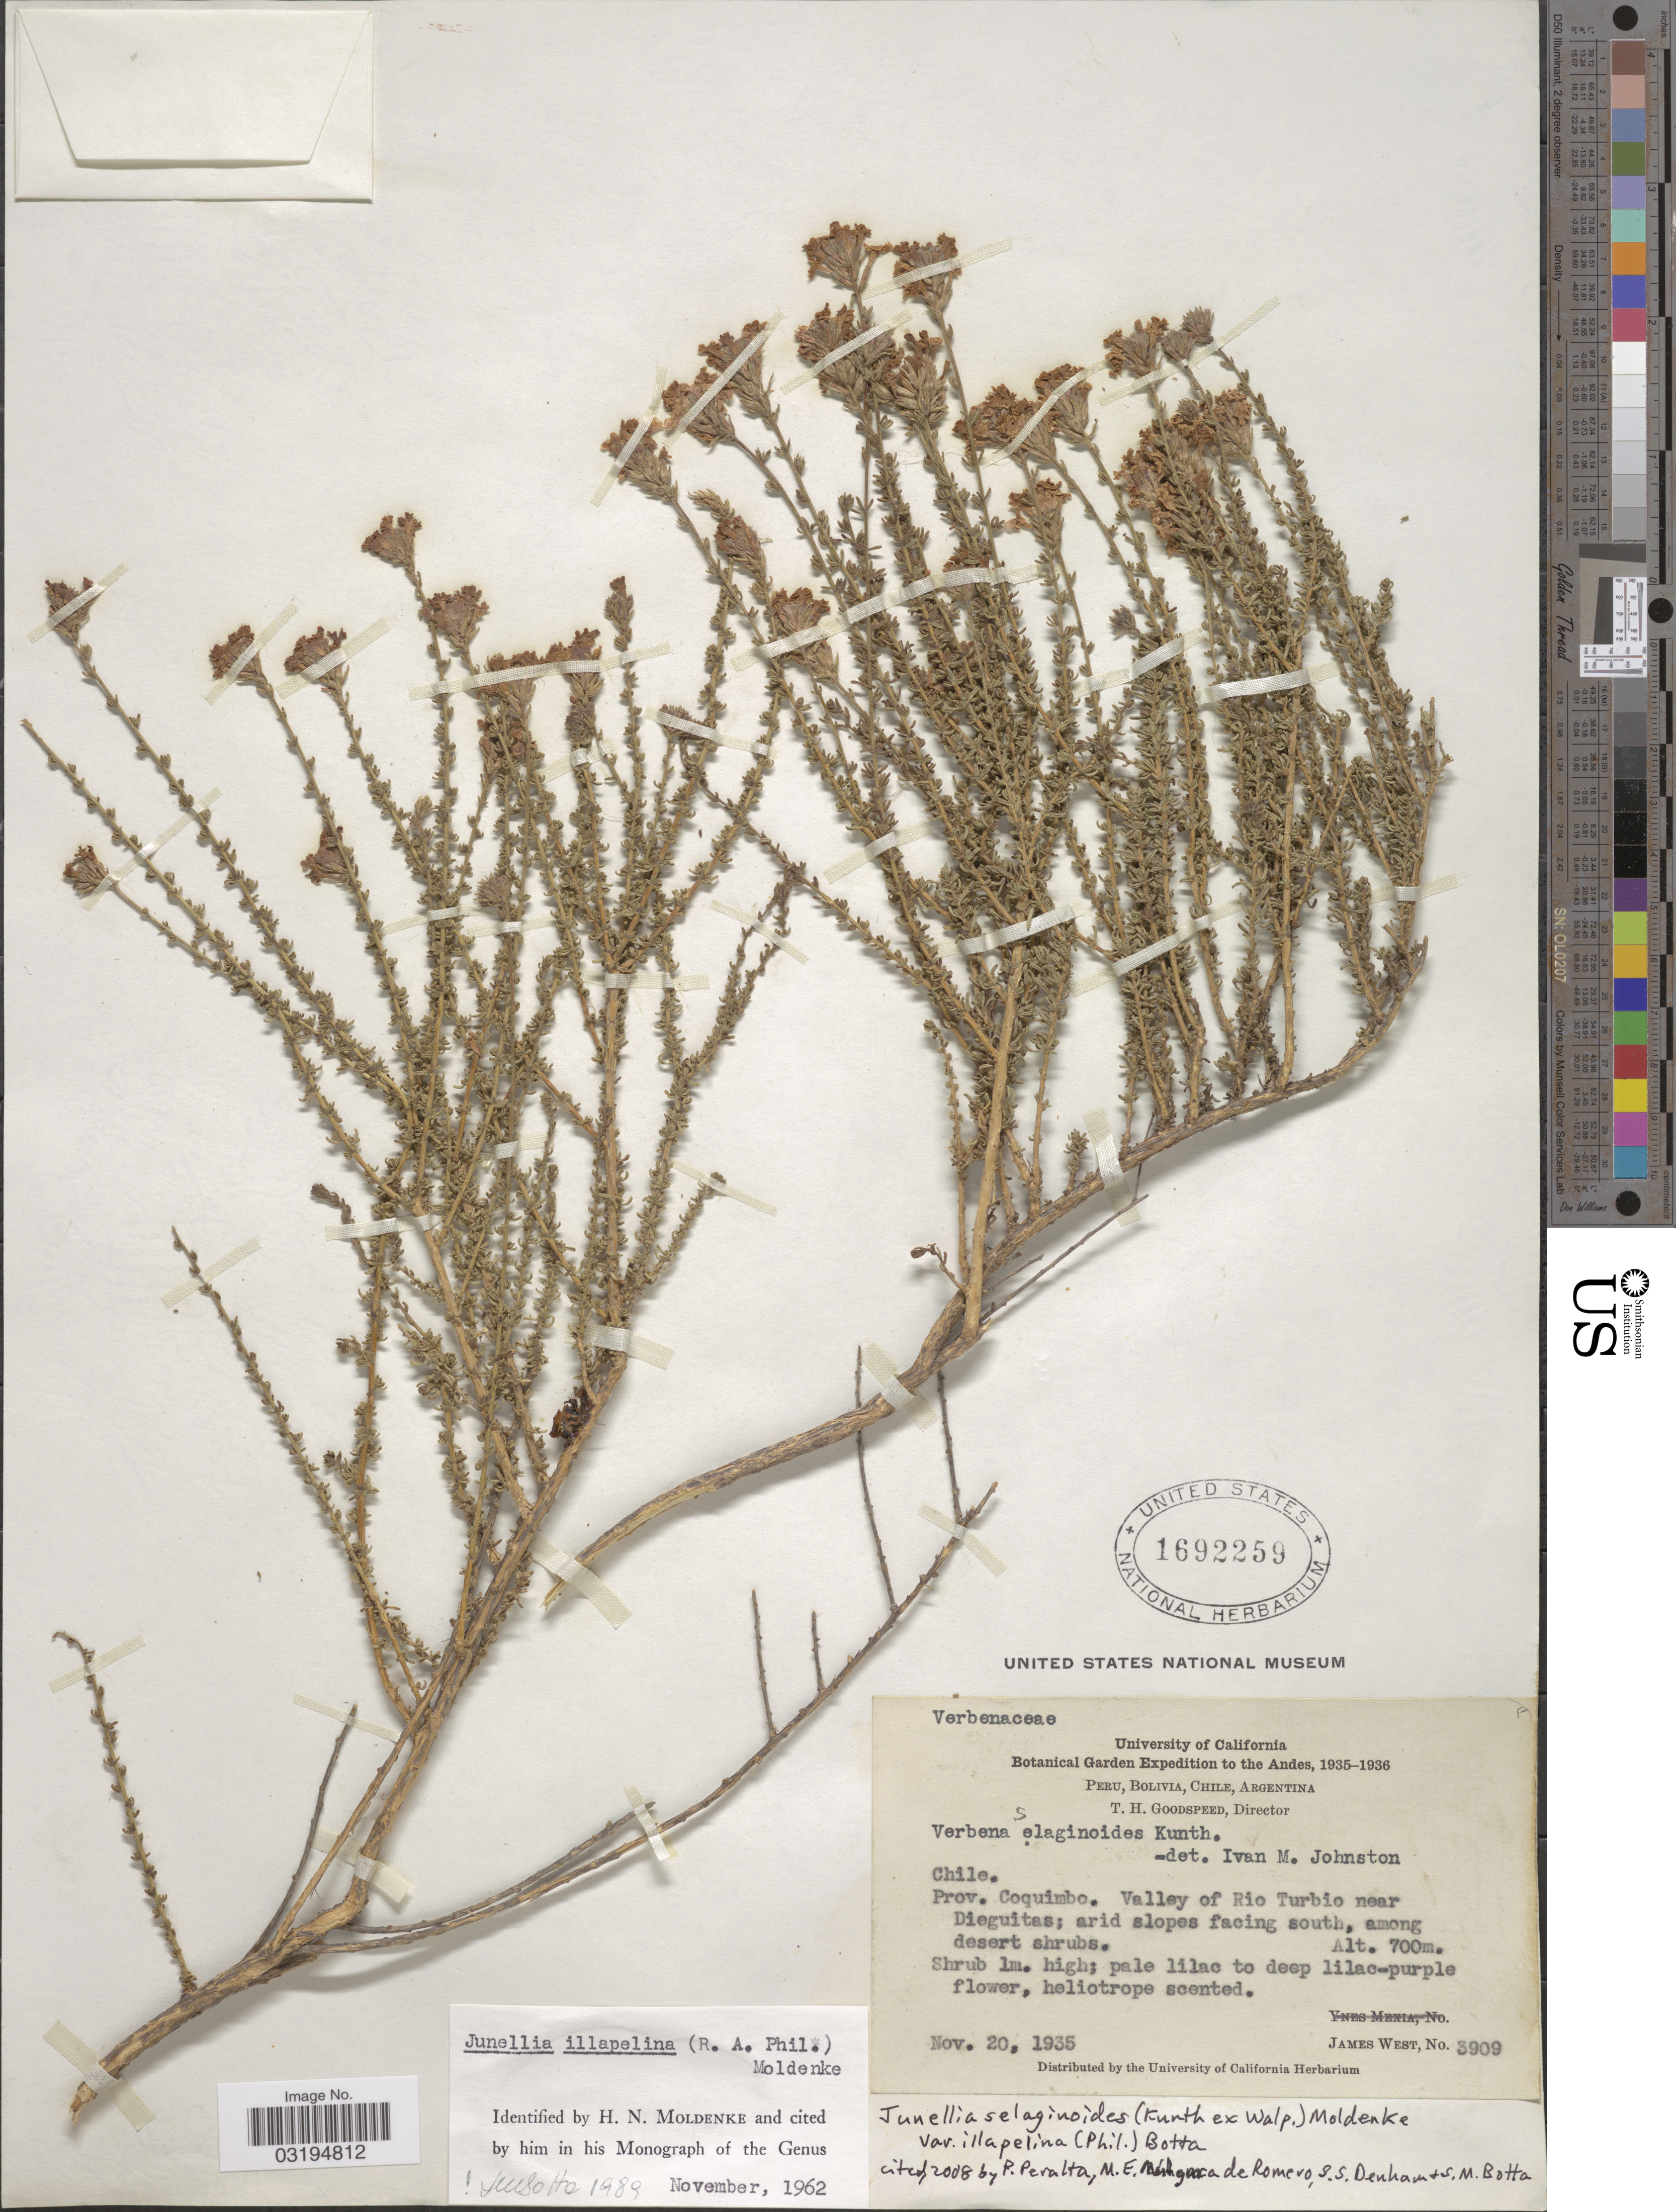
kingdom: Plantae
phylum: Tracheophyta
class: Magnoliopsida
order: Lamiales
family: Verbenaceae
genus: Junellia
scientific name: Junellia selaginoides var. illapelina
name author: (Phil.) Botta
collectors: J. West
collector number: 3909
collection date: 1935-11-20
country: Chile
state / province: Coquimbo (IV)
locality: The Andes. Valley of Rio Turbio near Dieguitas.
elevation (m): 700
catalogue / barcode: US 1692259